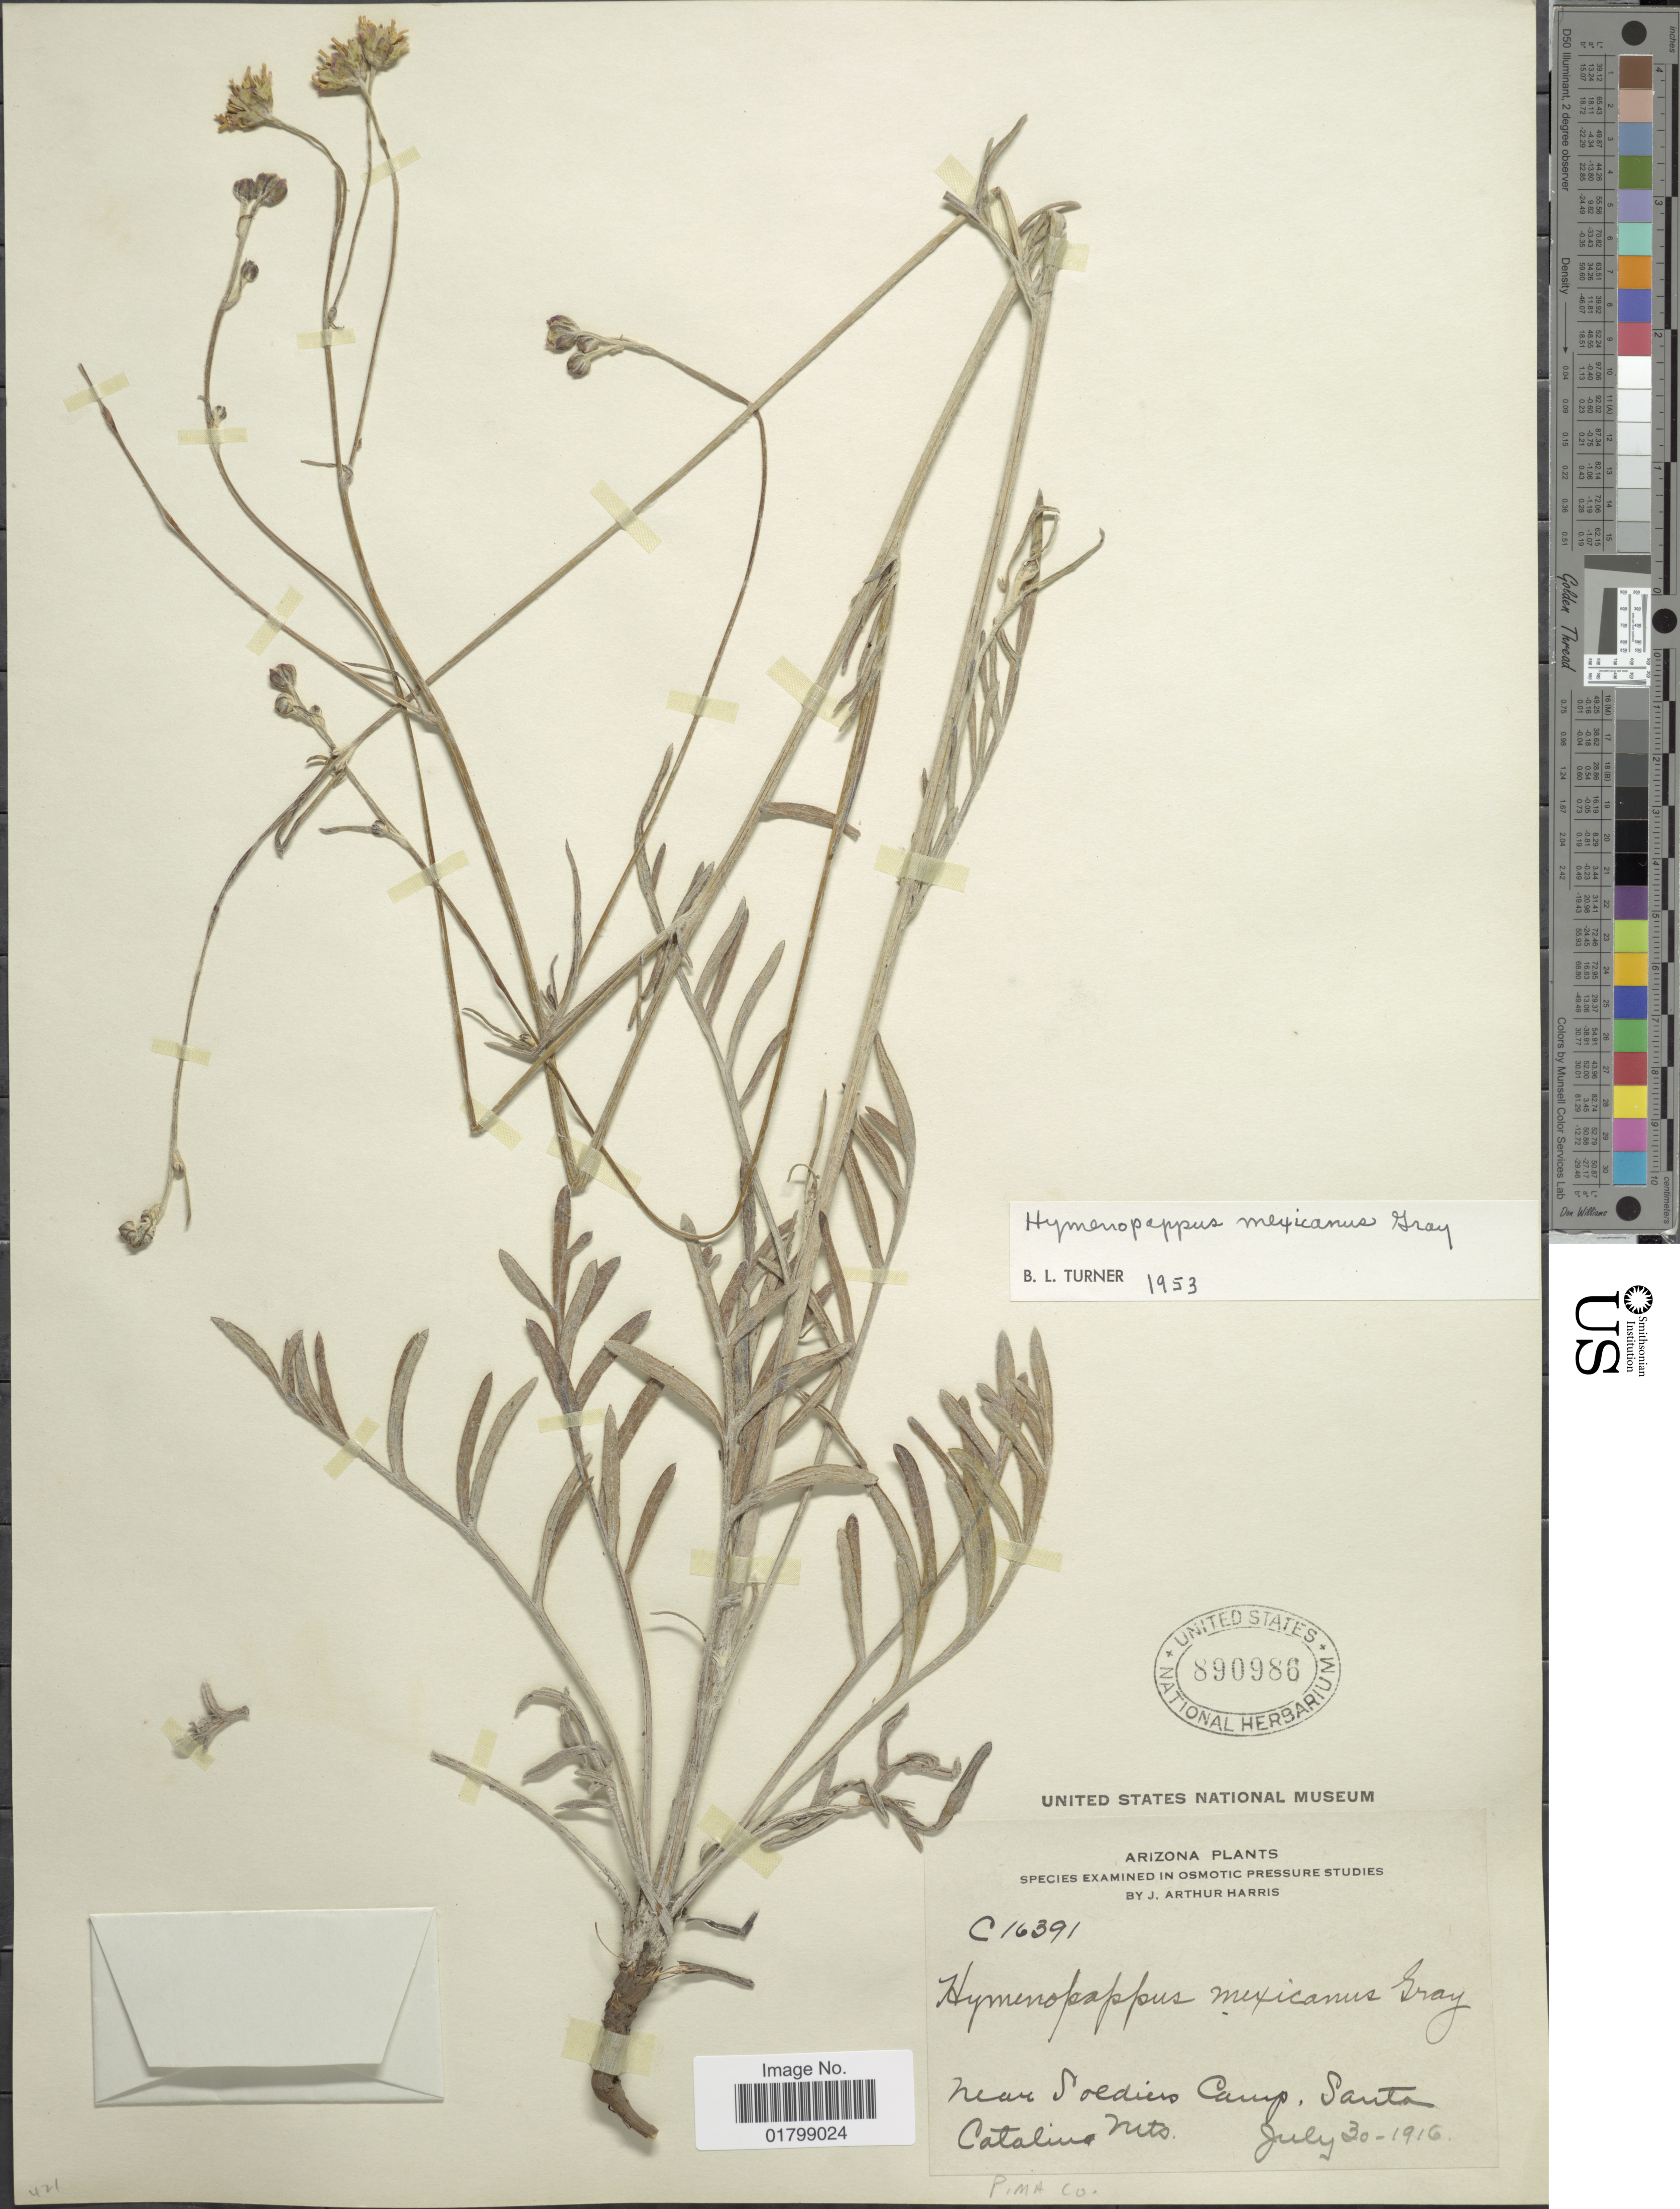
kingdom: Plantae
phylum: Tracheophyta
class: Magnoliopsida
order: Asterales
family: Asteraceae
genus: Hymenopappus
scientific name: Hymenopappus mexicanus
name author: A. Gray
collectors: J. A. Harris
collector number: C16391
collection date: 1916-07-30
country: United States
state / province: Arizona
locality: Near Soediero Camp, Santa Catalina Mts., Pima Co.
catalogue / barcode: US 890986